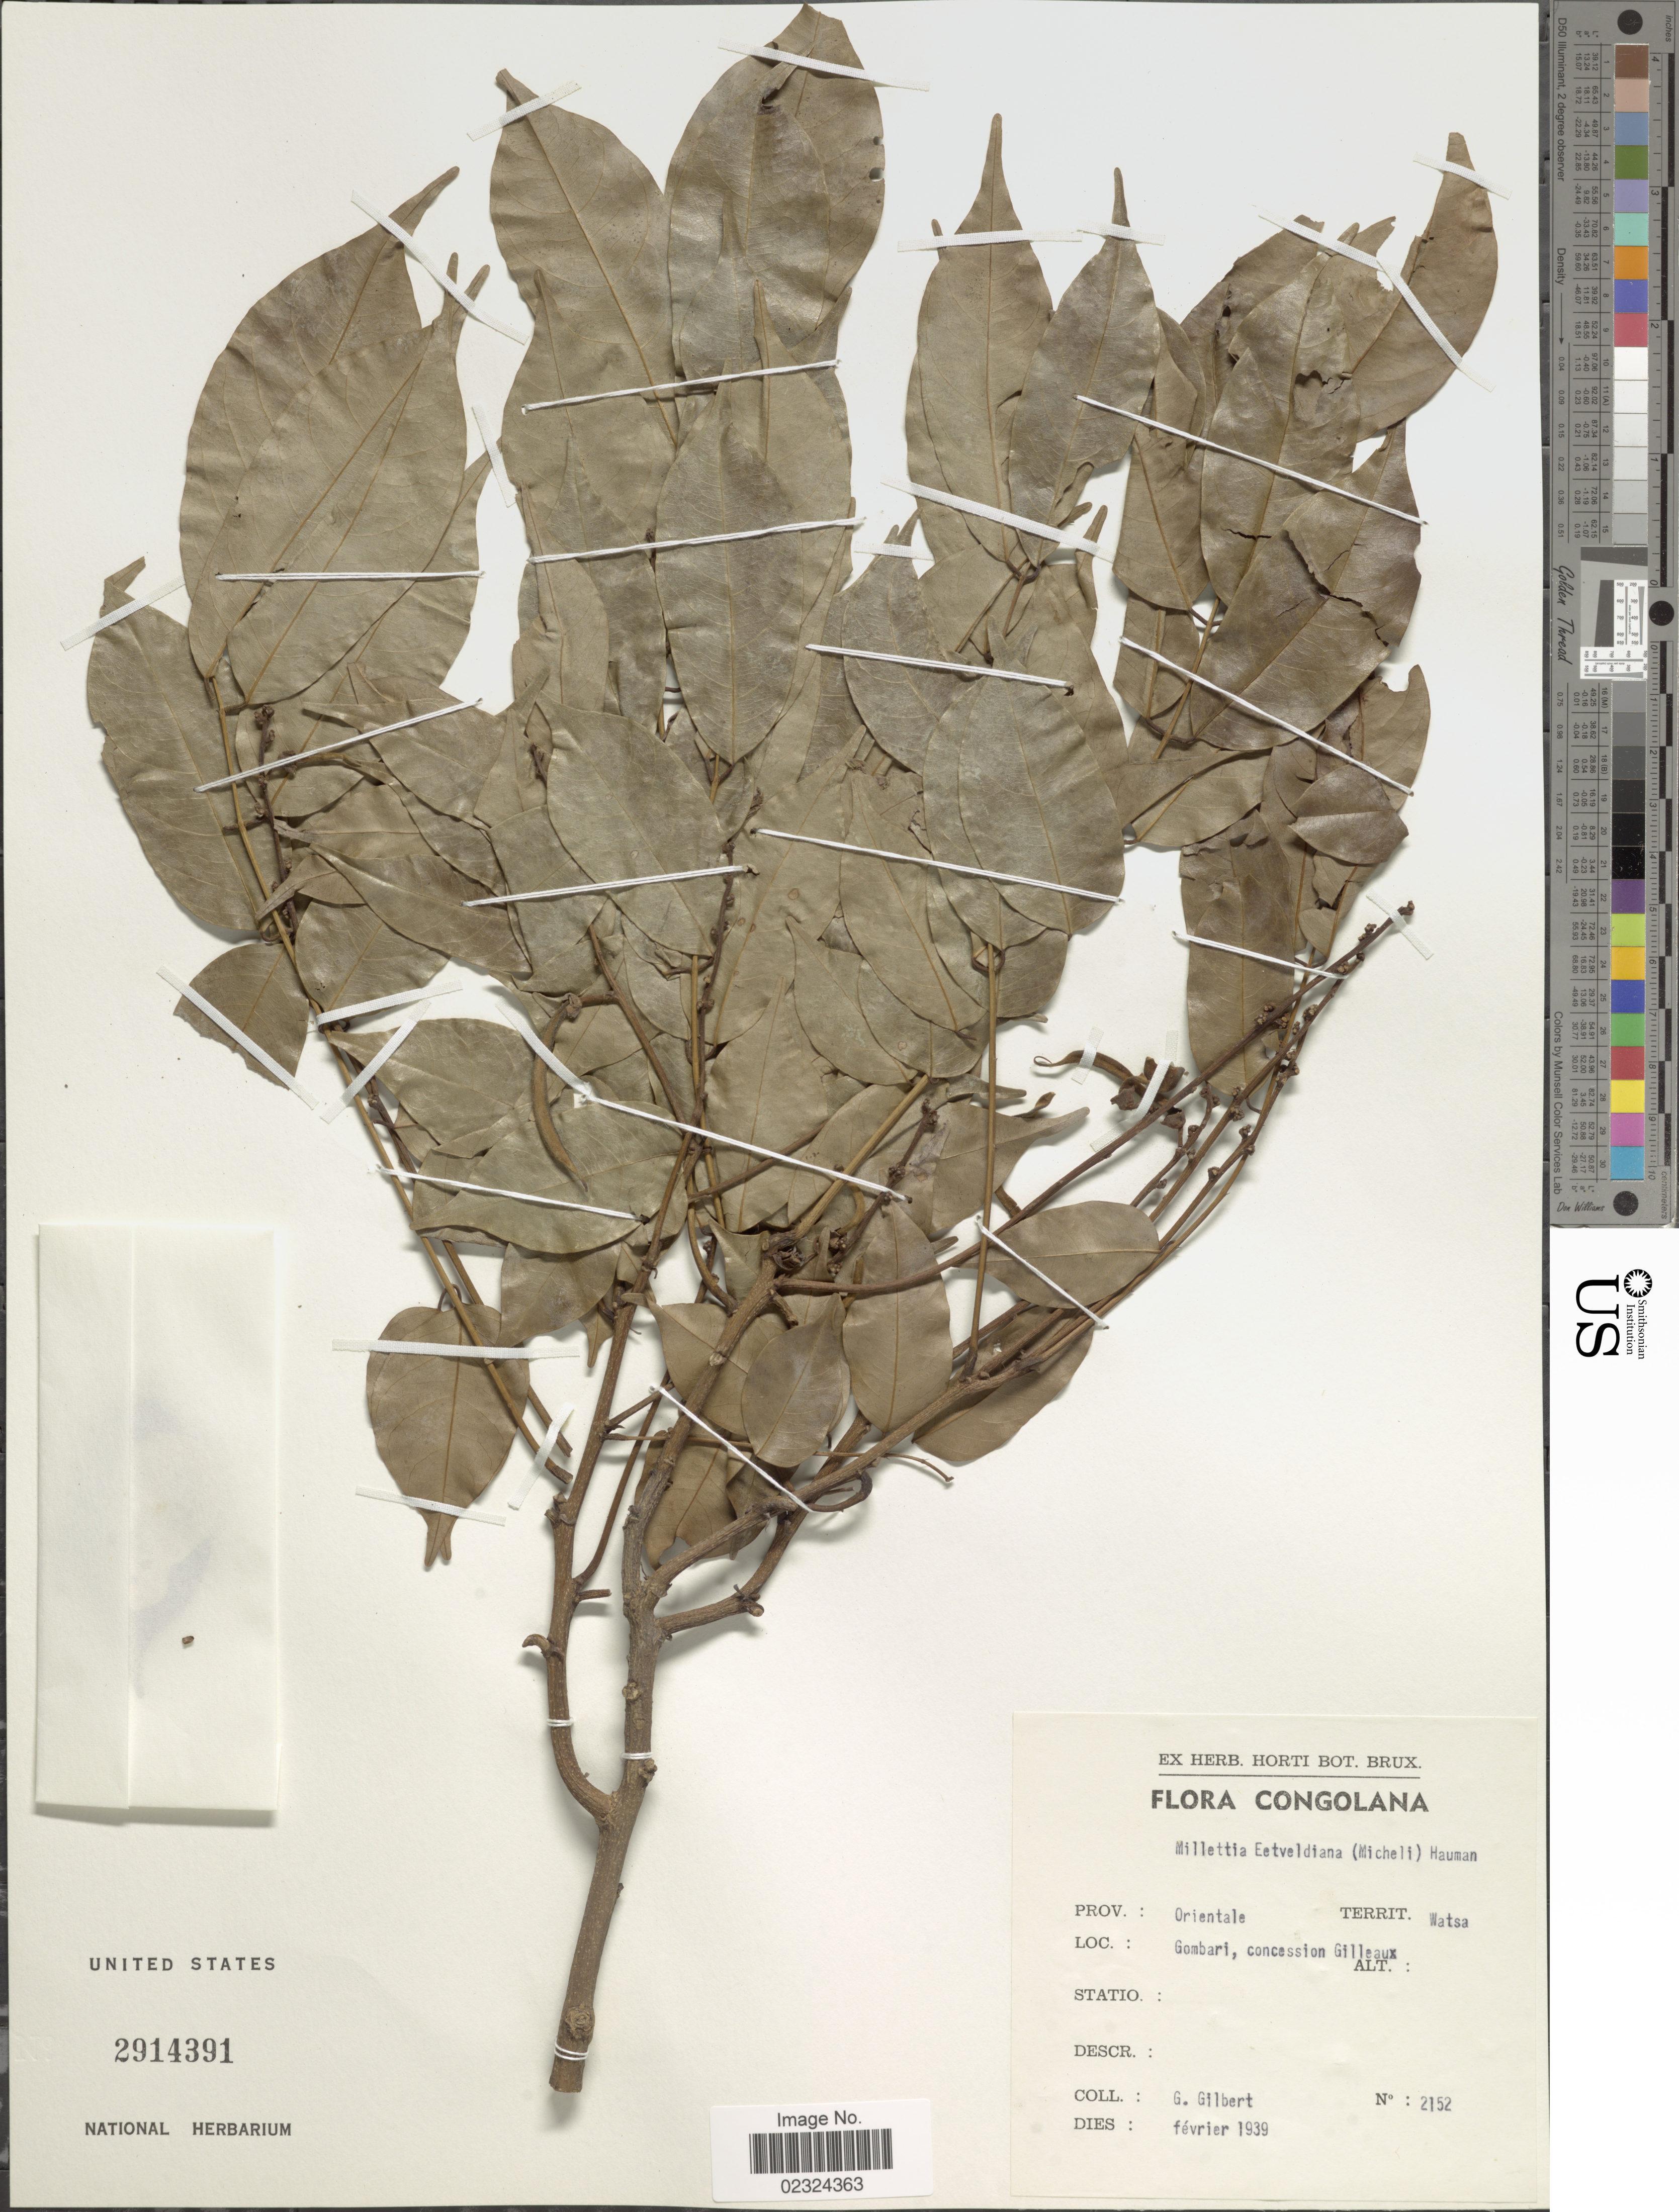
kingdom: Plantae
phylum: Tracheophyta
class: Magnoliopsida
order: Fabales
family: Fabaceae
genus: Millettia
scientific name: Millettia eetveldeana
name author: (Micheli) Hauman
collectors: G. Gilbert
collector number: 2152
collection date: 1939-02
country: Congo, Democratic Republic of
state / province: Haut-Uele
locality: Congolana. Territ. Watsa. Gombari, concession Gilleaux.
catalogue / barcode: US 2914391